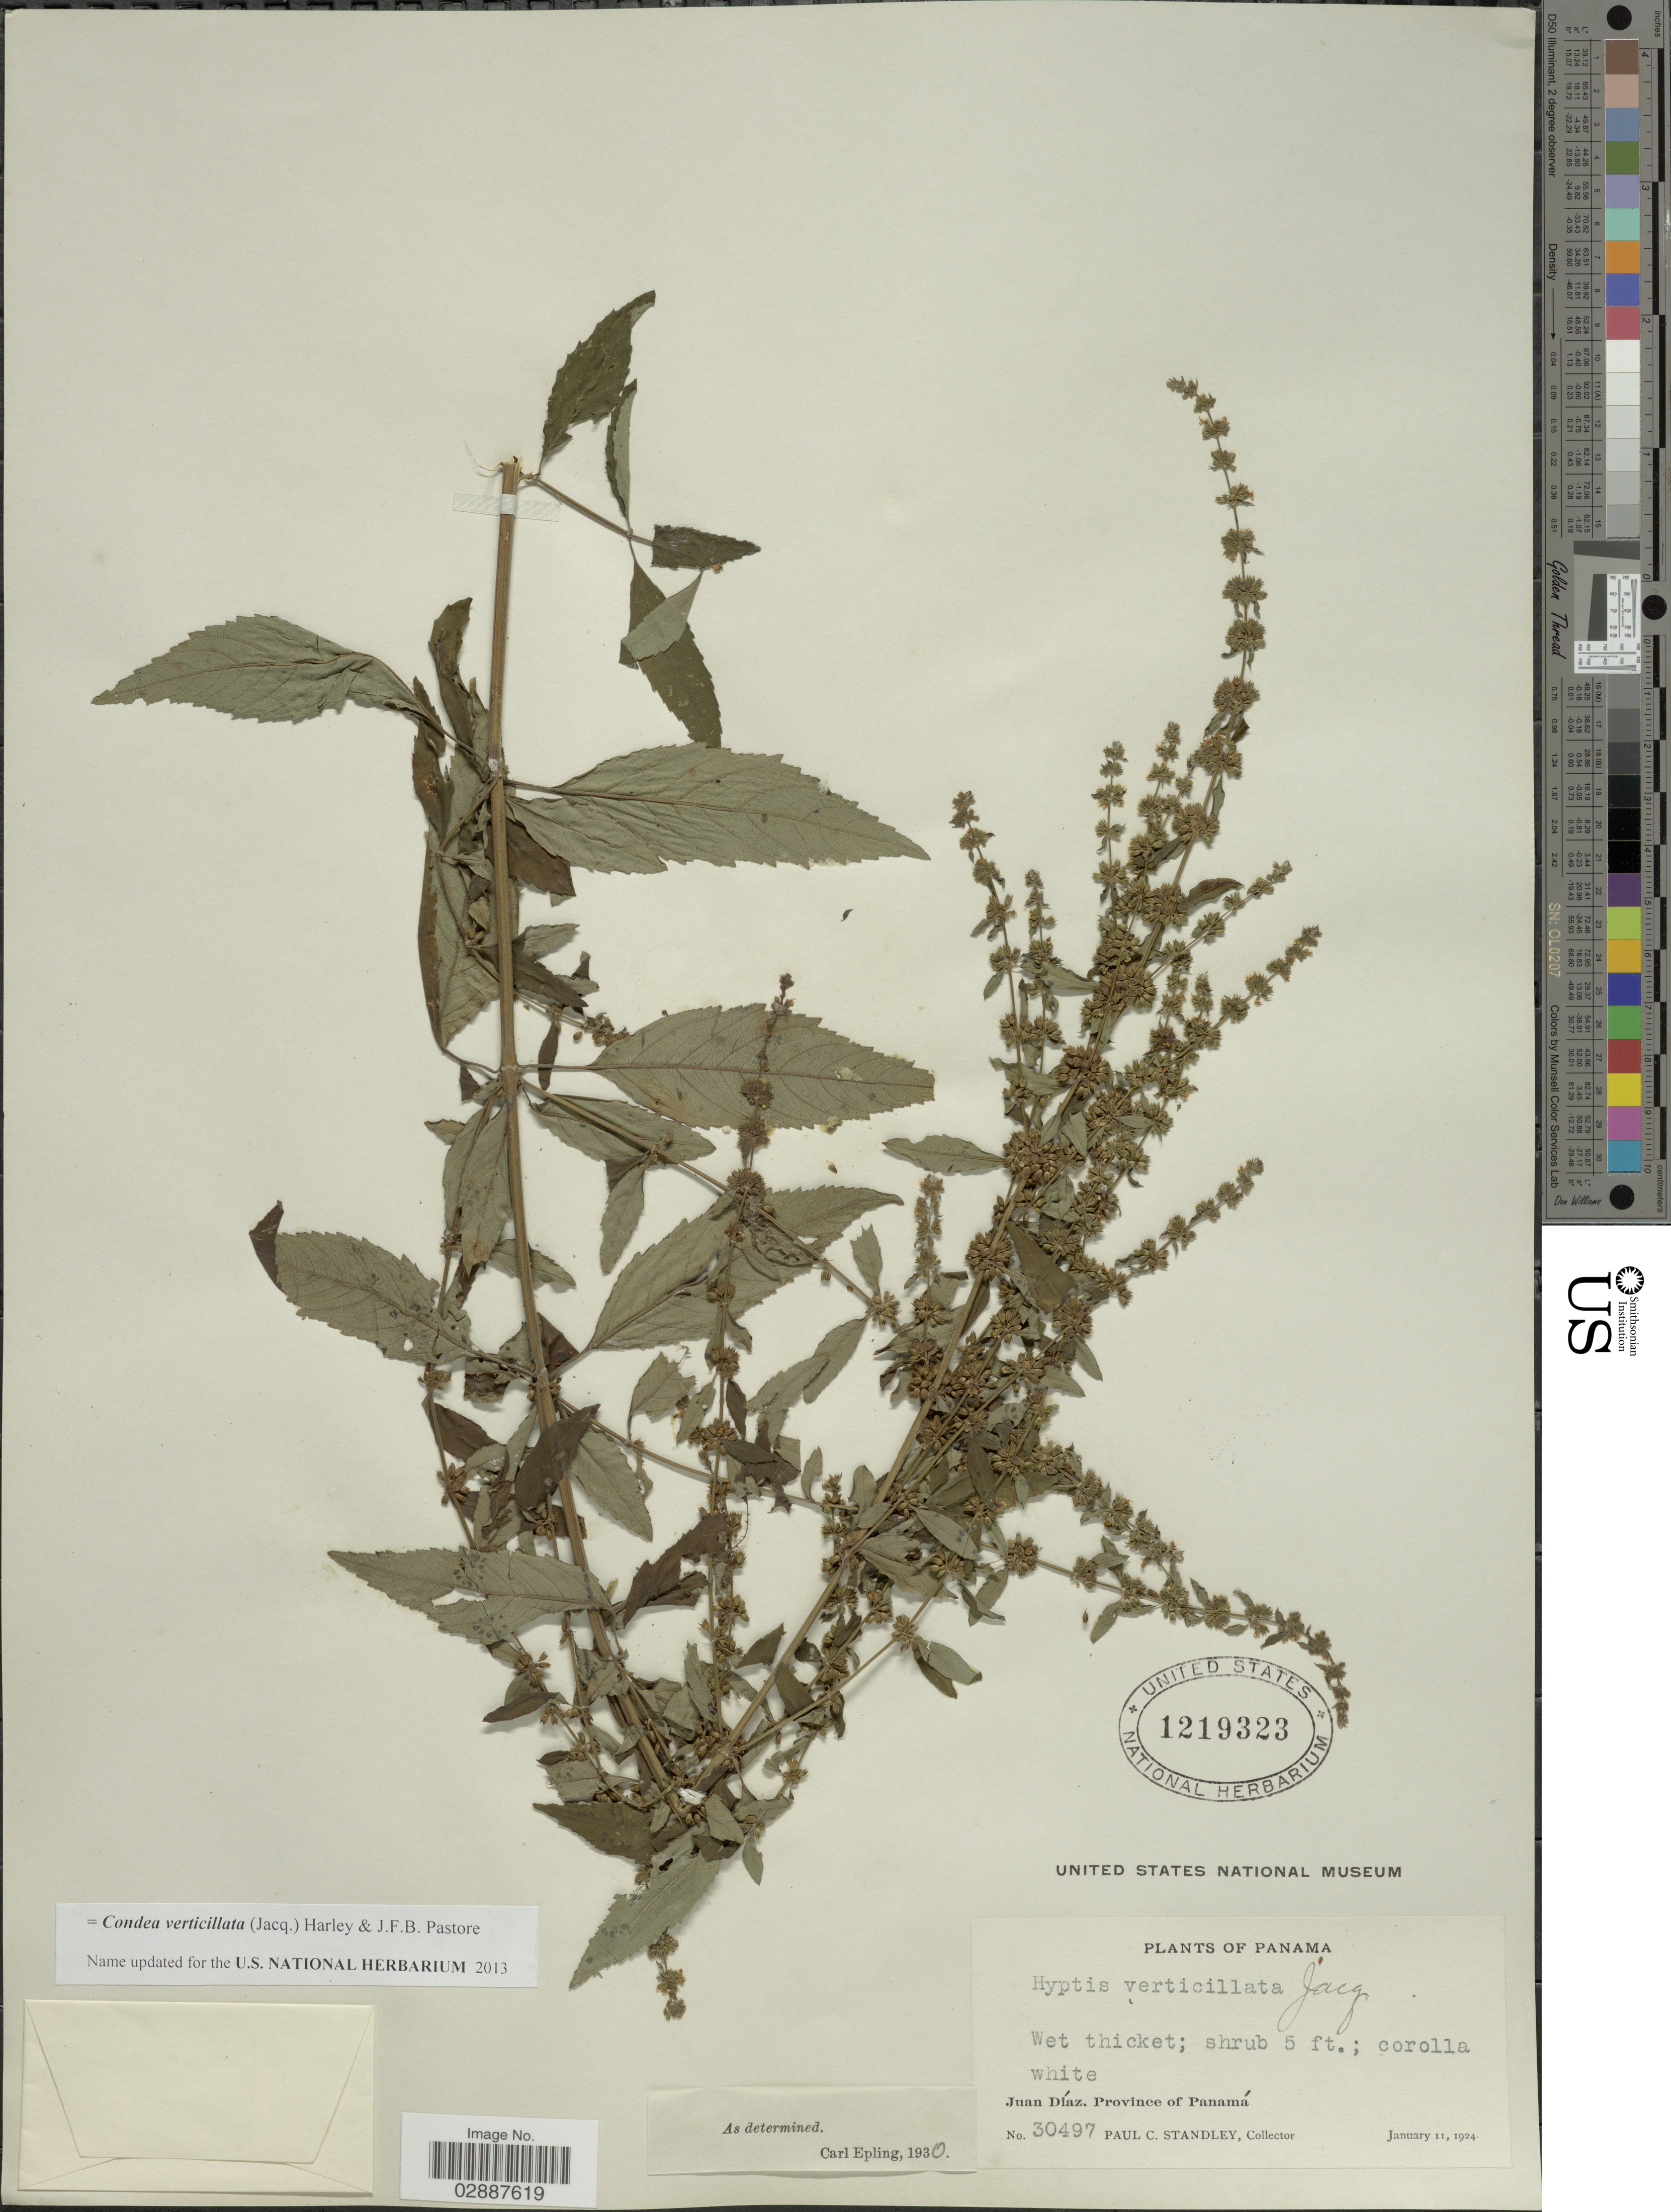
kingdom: Plantae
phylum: Tracheophyta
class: Magnoliopsida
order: Lamiales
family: Lamiaceae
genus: Condea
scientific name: Condea verticillata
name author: (Jacq.) Harley & J.F.B. Pastore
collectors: P. C. Standley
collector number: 30497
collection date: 1924-01-11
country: Panama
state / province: Panamá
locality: Juan Díaz.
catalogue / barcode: US 1219323